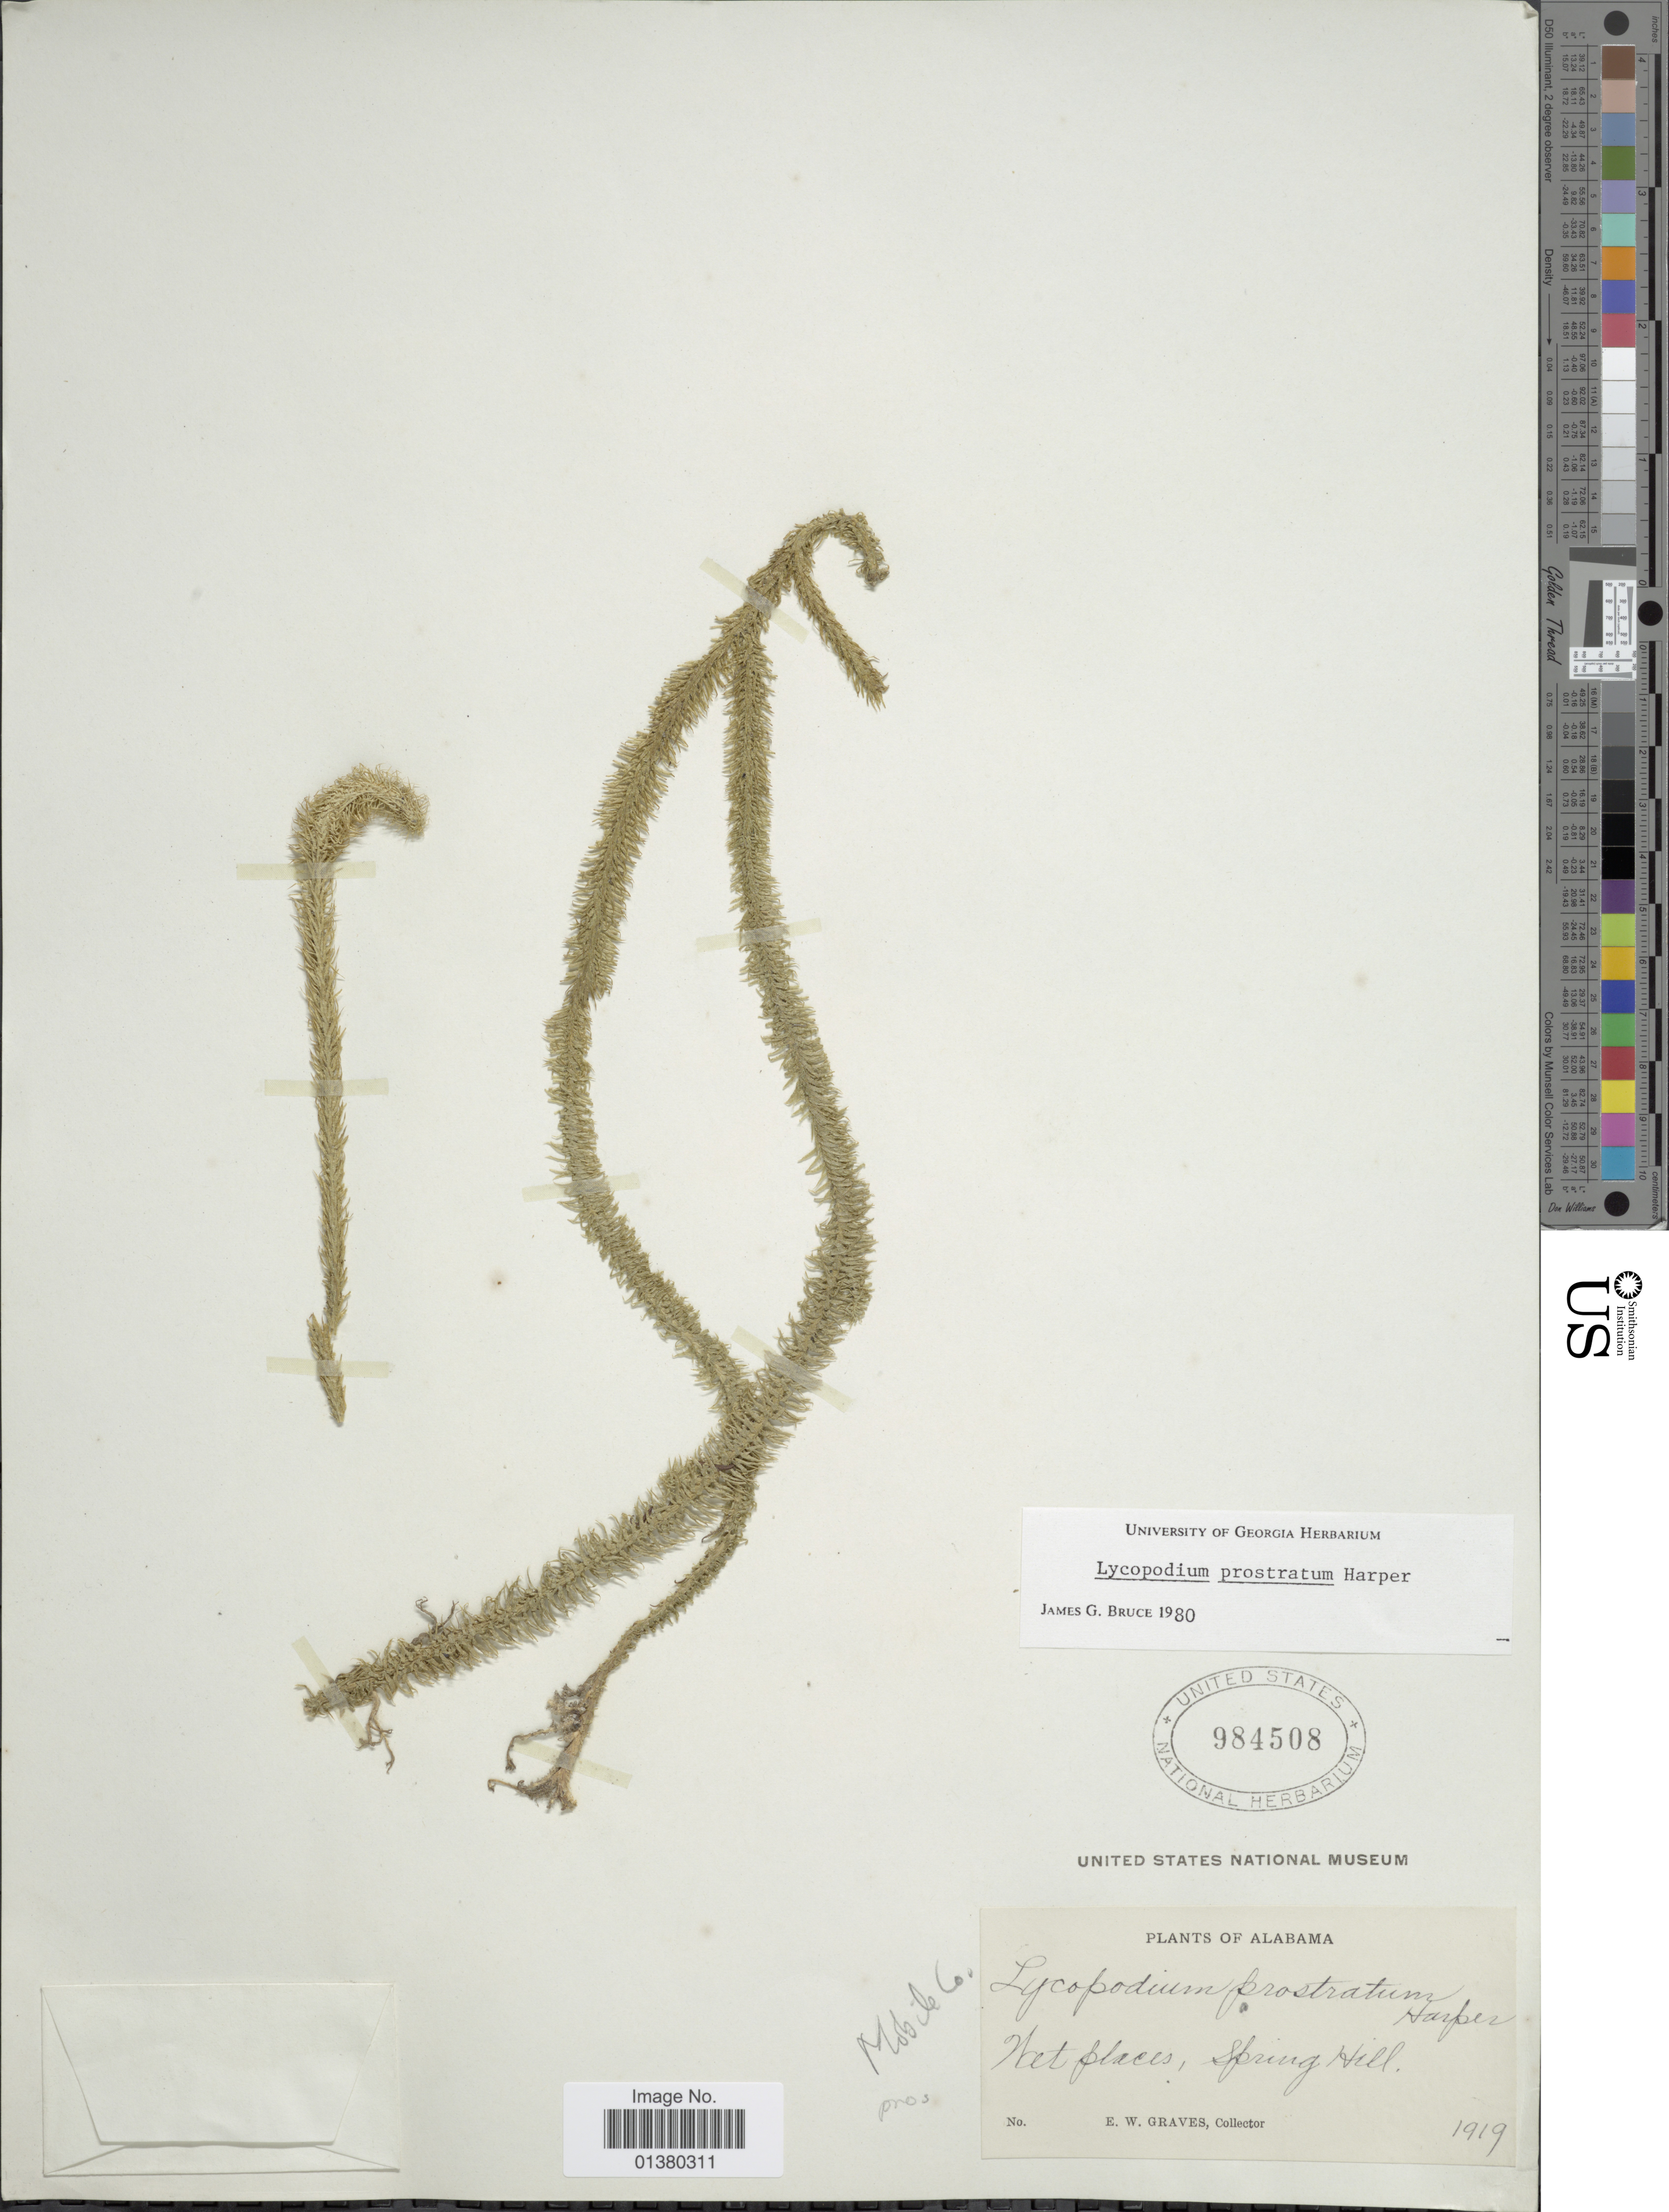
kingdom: Plantae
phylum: Tracheophyta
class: Lycopodiopsida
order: Lycopodiales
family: Lycopodiaceae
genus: Lycopodiella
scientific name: Lycopodiella prostrata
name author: (R.M. Harper) Cranfill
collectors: E. Graves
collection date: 1919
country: United States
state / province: Alabama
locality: Wet places, Spring Hill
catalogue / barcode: US 984508